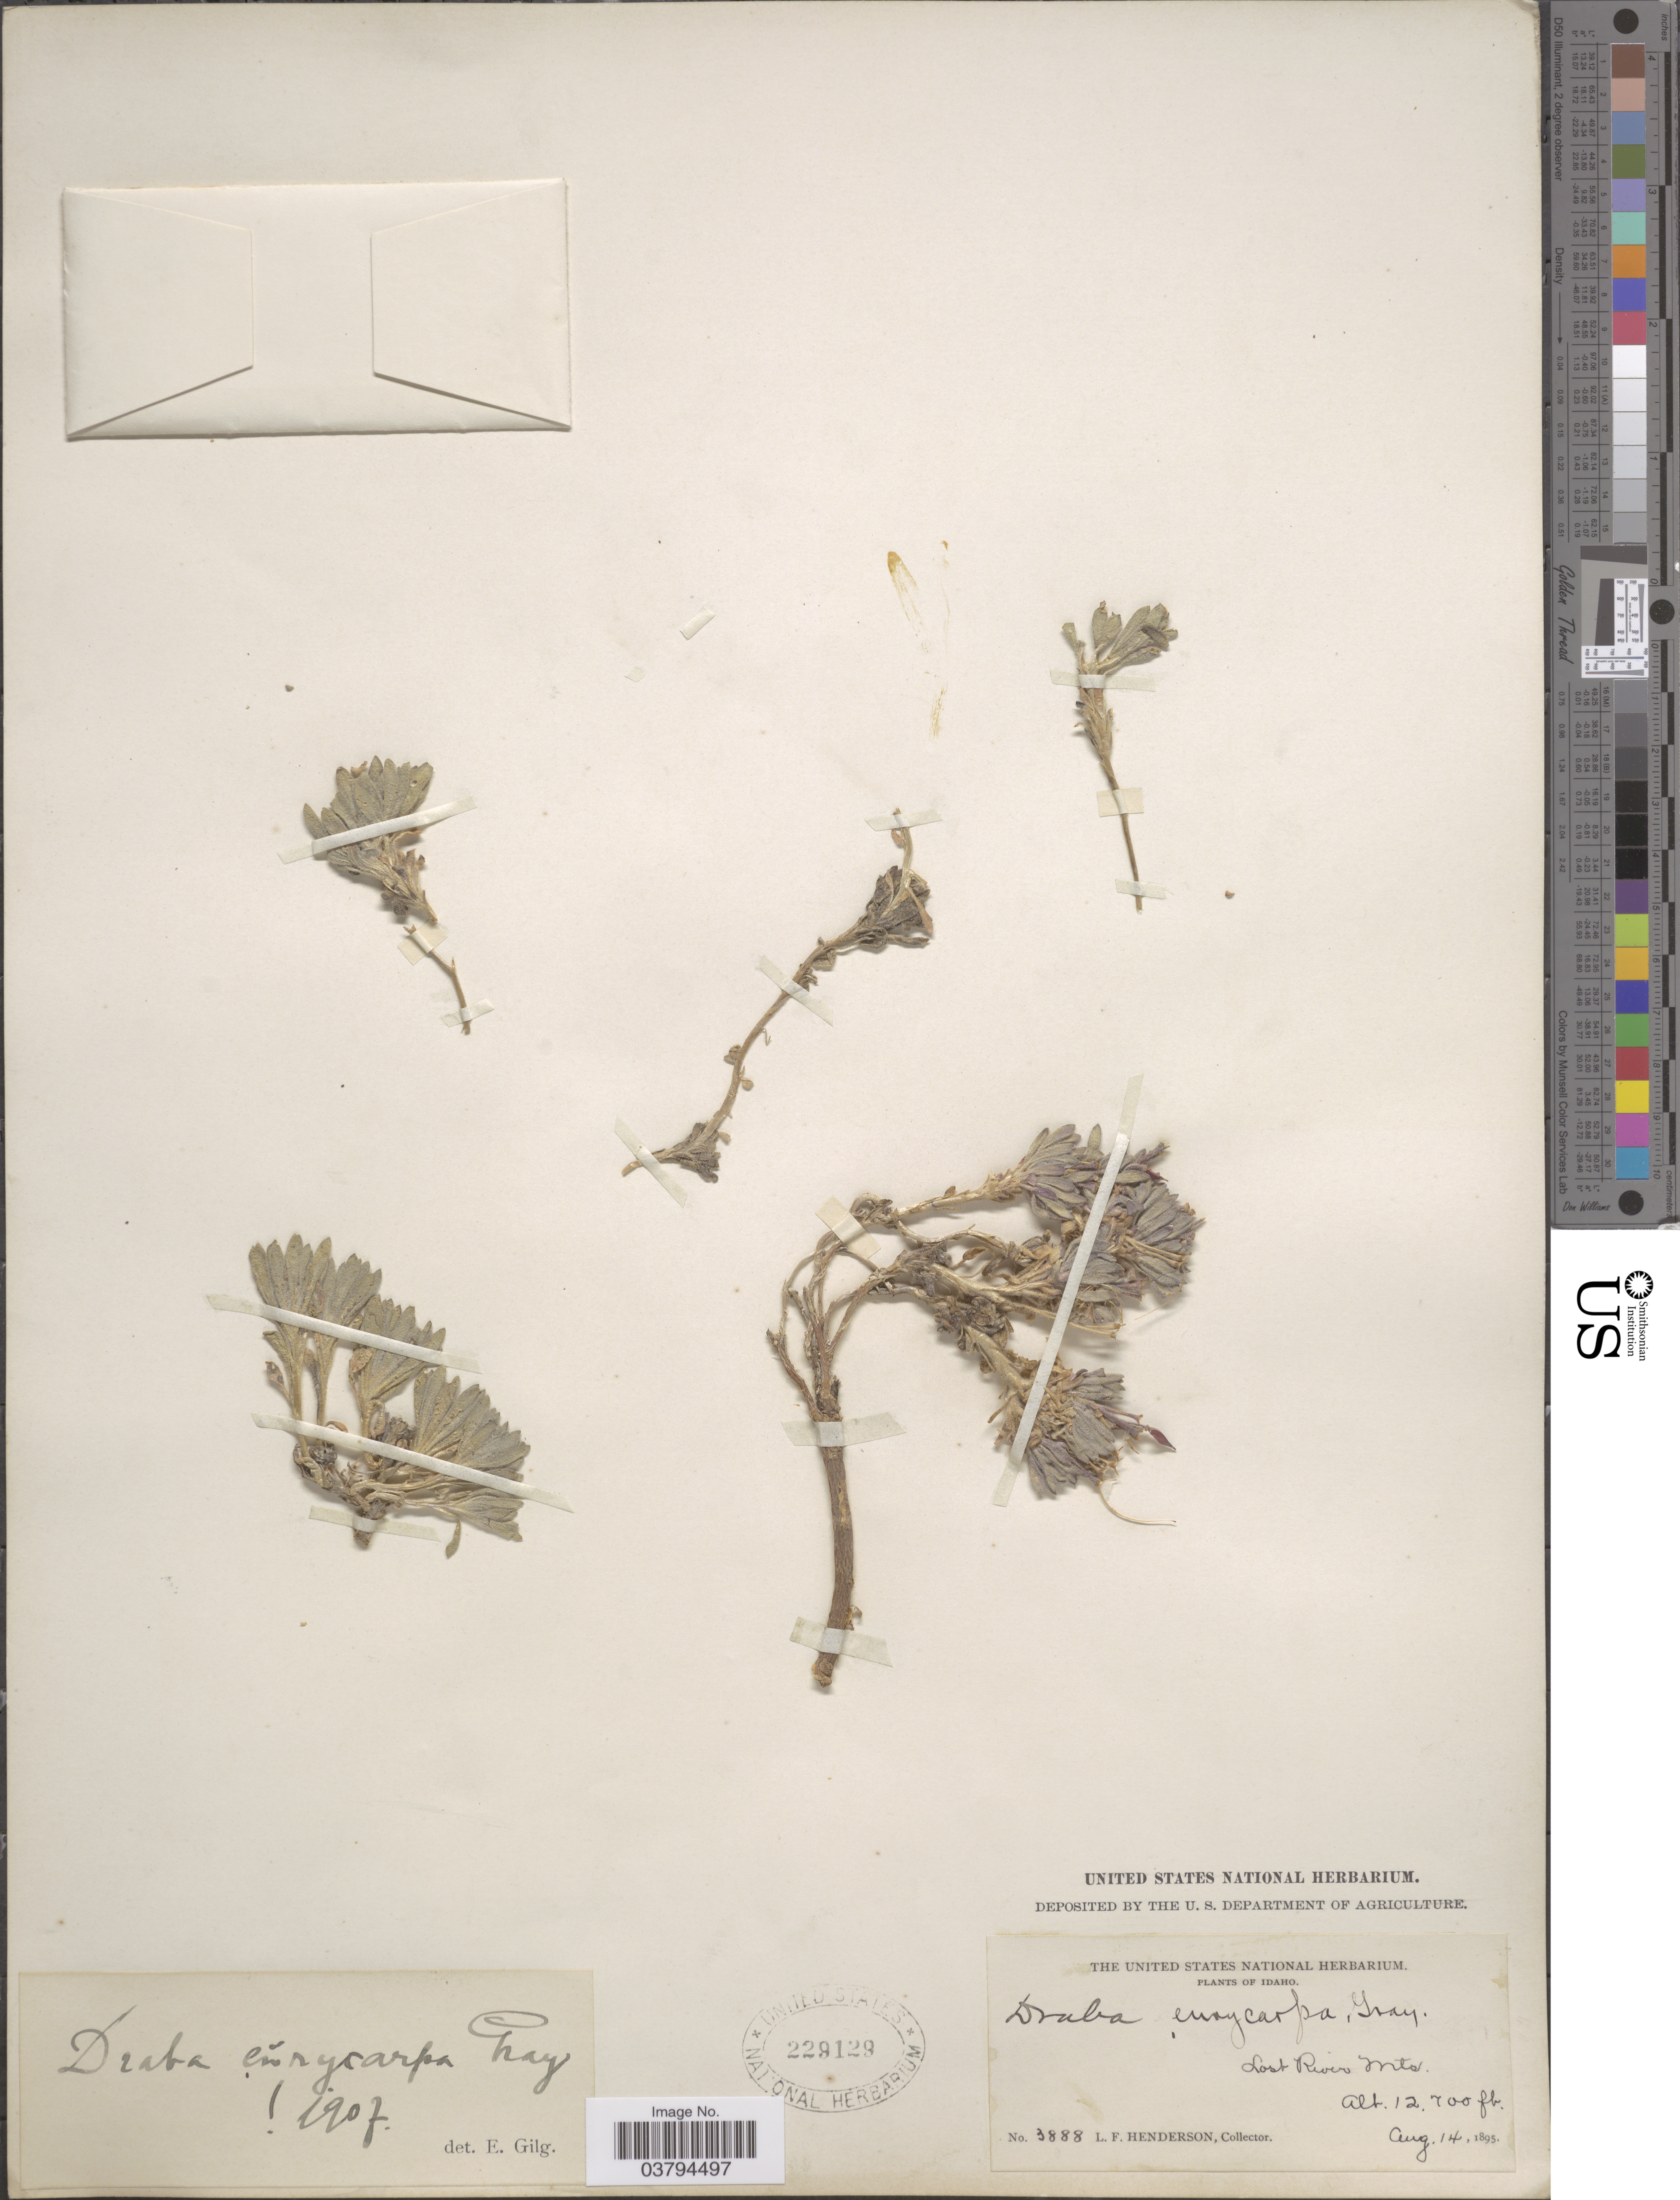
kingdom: Plantae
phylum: Tracheophyta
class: Magnoliopsida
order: Brassicales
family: Brassicaceae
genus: Phoenicaulis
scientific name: Phoenicaulis eurycarpa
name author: (A. Gray) Abrams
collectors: L. Henderson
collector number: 3888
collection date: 1895-08-14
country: United States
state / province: Idaho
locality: Lost River Mts.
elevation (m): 3871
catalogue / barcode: US 229129